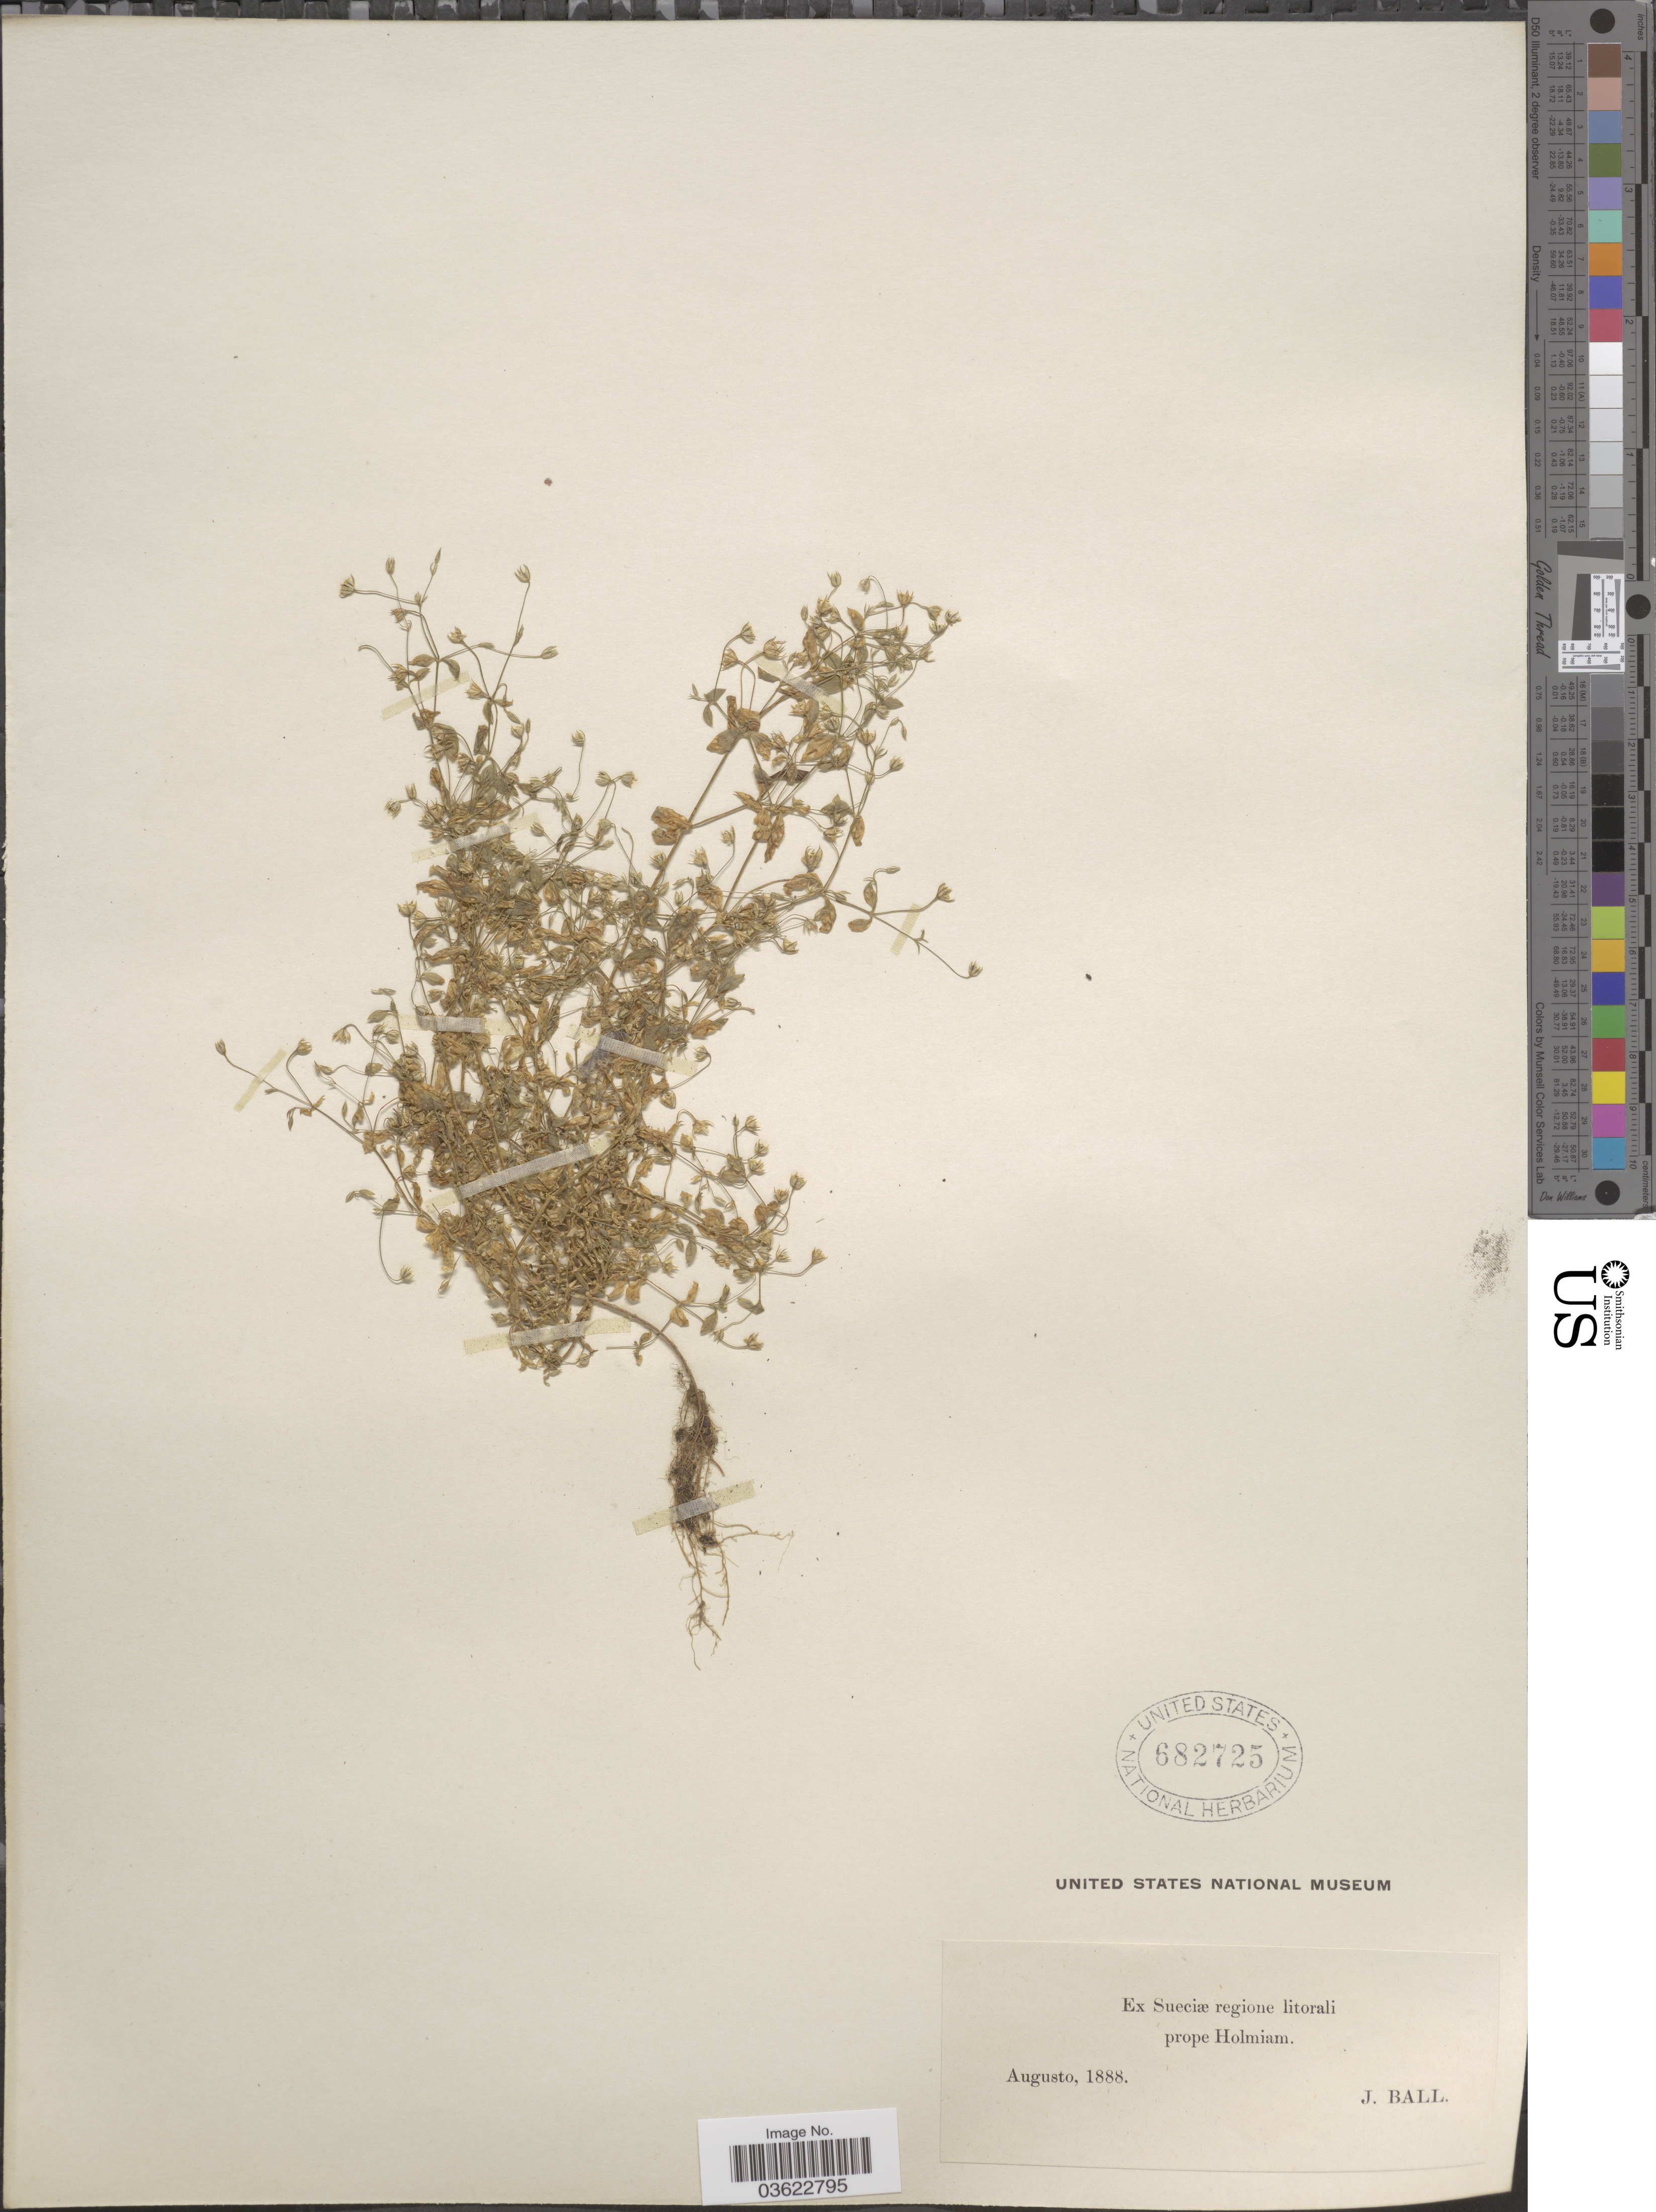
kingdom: Plantae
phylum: Tracheophyta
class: Magnoliopsida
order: Caryophyllales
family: Caryophyllaceae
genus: Arenaria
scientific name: Arenaria sp.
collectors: J. Ball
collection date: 1888-08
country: Sweden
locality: Ex Sueciæ regione litorali prope Holmiam.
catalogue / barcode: US 682725